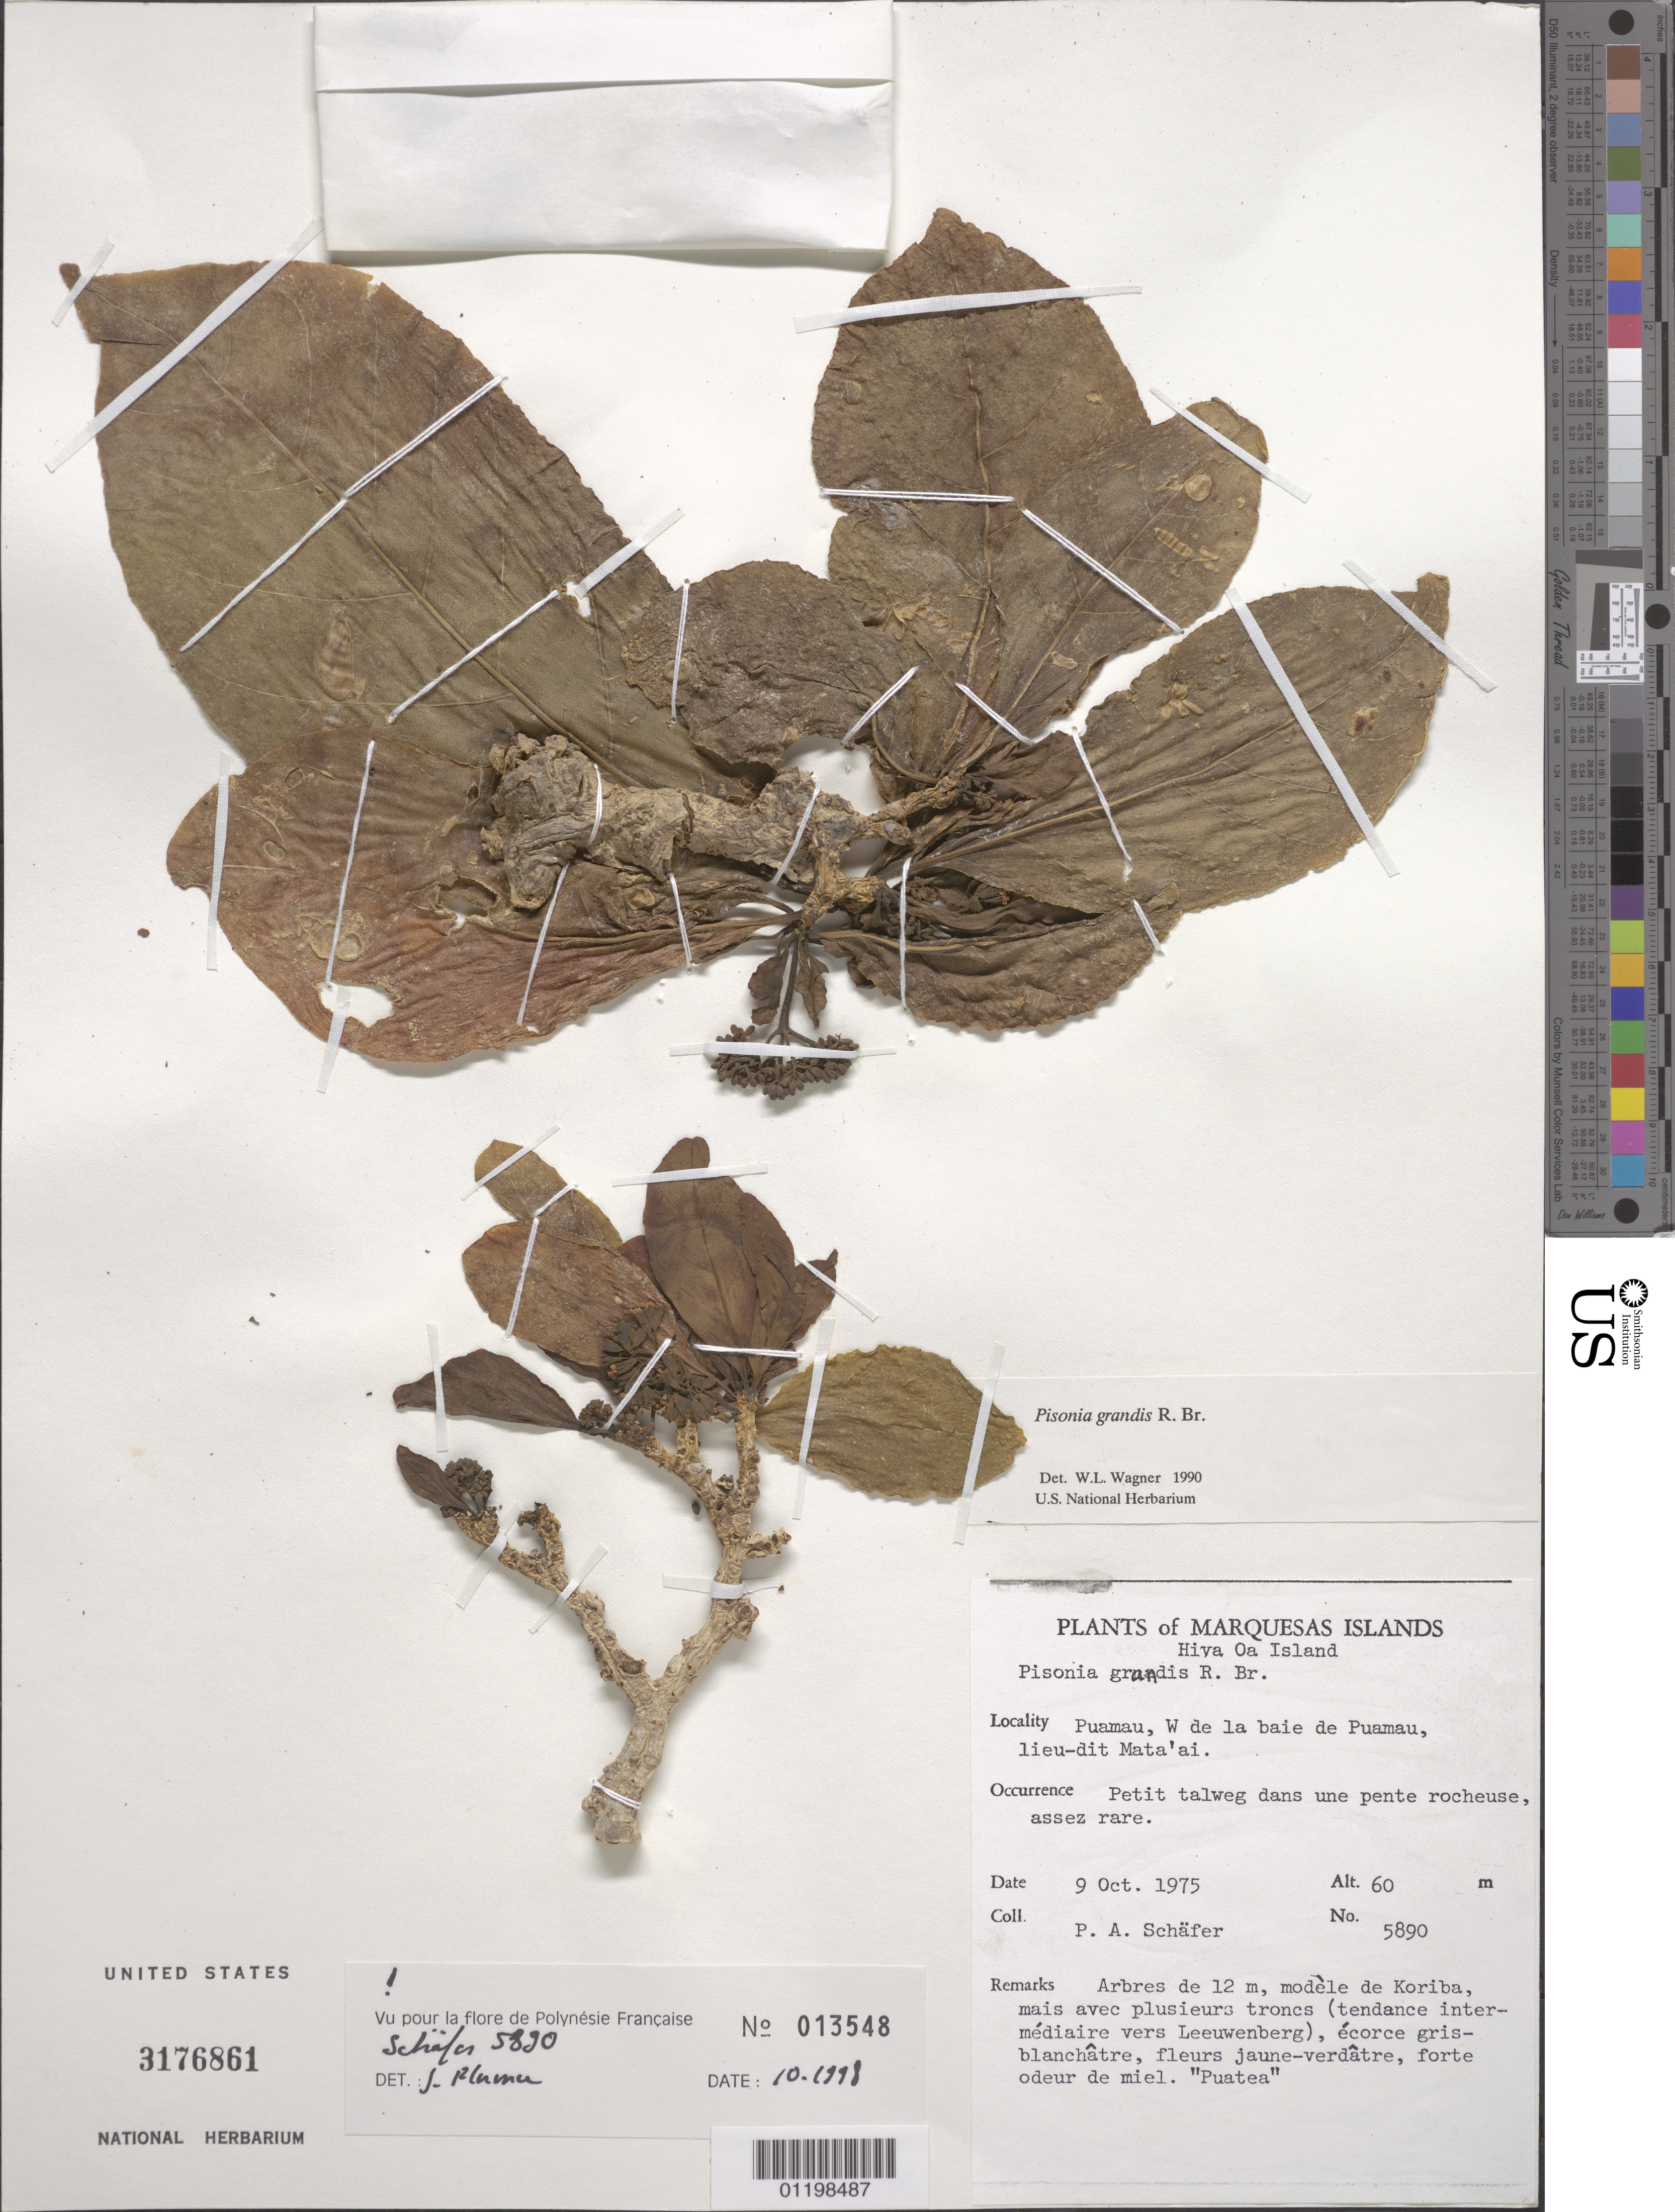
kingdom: Plantae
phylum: Tracheophyta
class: Magnoliopsida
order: Caryophyllales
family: Nyctaginaceae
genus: Pisonia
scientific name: Pisonia grandis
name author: R. Br.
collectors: P. A. Schäfer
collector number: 5890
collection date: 1975-10-09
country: French Polynesia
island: Hiva Oa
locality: Puamau, W de la baie de Puamau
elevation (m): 60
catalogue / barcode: US 3176861